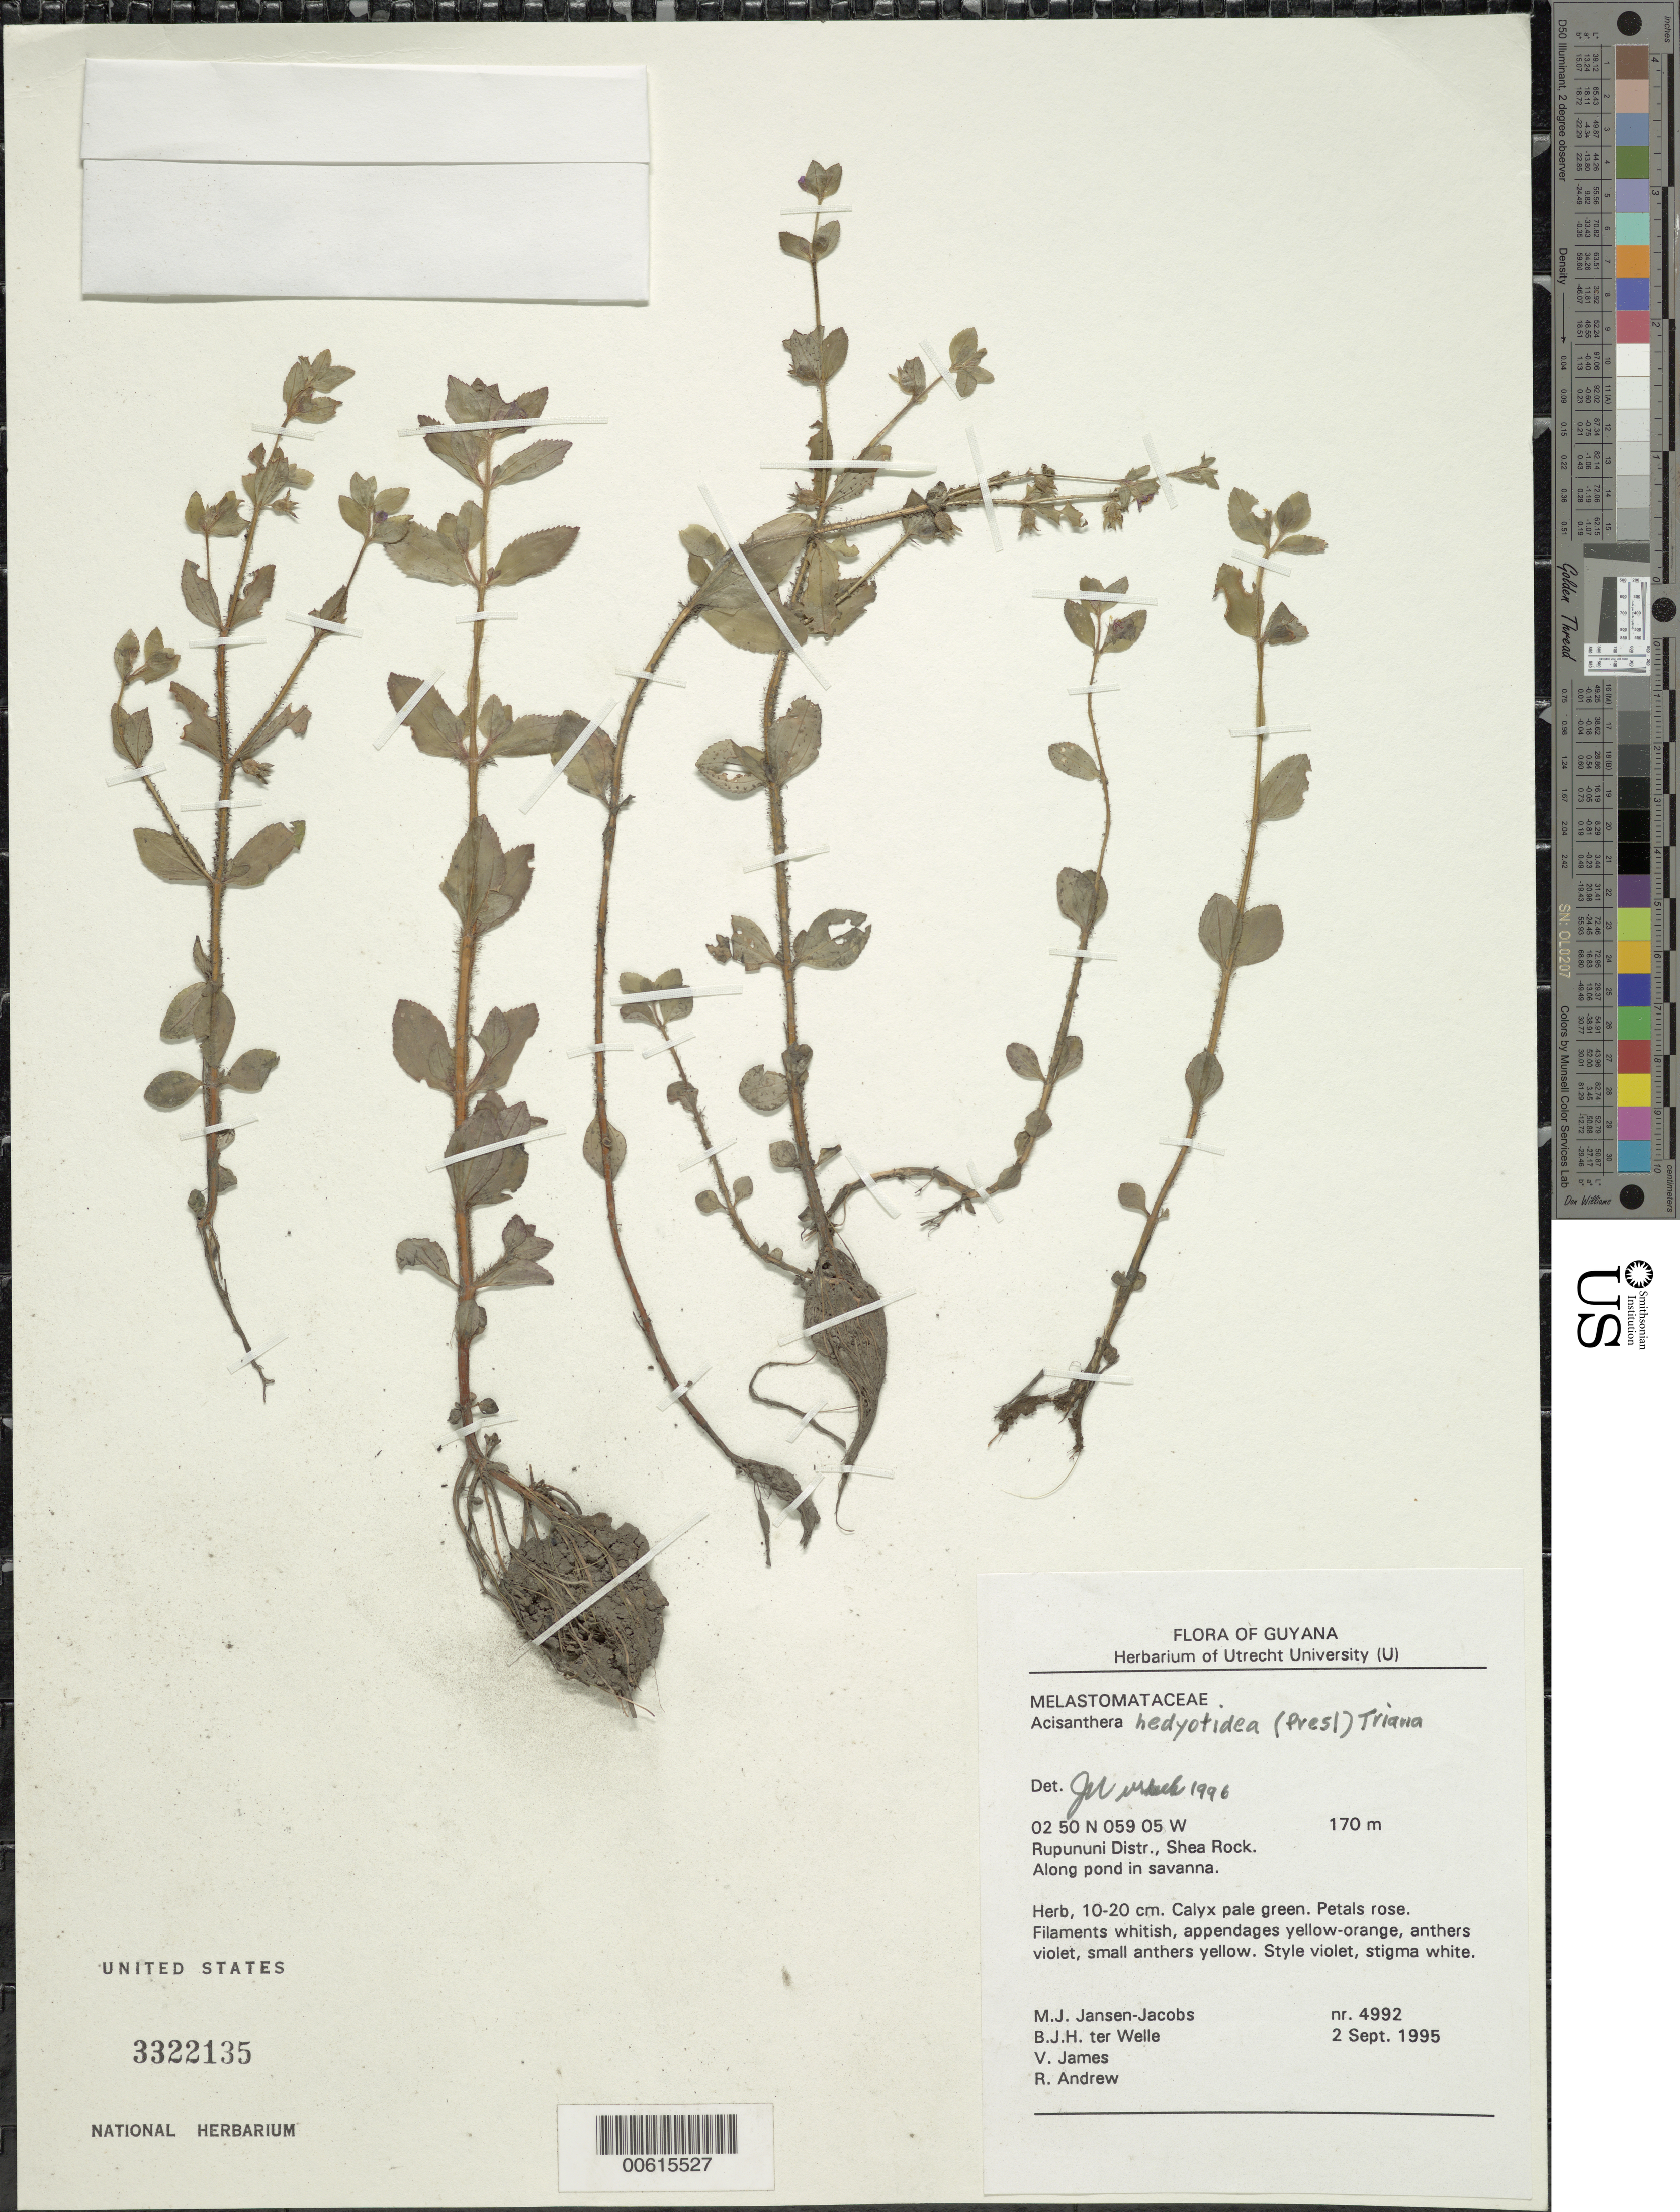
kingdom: Plantae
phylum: Tracheophyta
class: Magnoliopsida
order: Myrtales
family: Melastomataceae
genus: Dicrananthera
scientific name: Dicrananthera hedyotidea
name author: C. Presl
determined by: Nunes da Silva, Diego, (RB), Jardim Botanico do Rio de Janeiro - Herbario (BRAZIL)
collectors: M. J. Jansen-Jacobs, B. Welle, V. James & R. Andrew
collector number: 4992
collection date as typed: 2-Sep-95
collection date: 1995-09-02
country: Guyana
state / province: U. Takutu-U. Essequibo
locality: Shea Rock, Rupununi Dist.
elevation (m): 170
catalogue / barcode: US 3322135